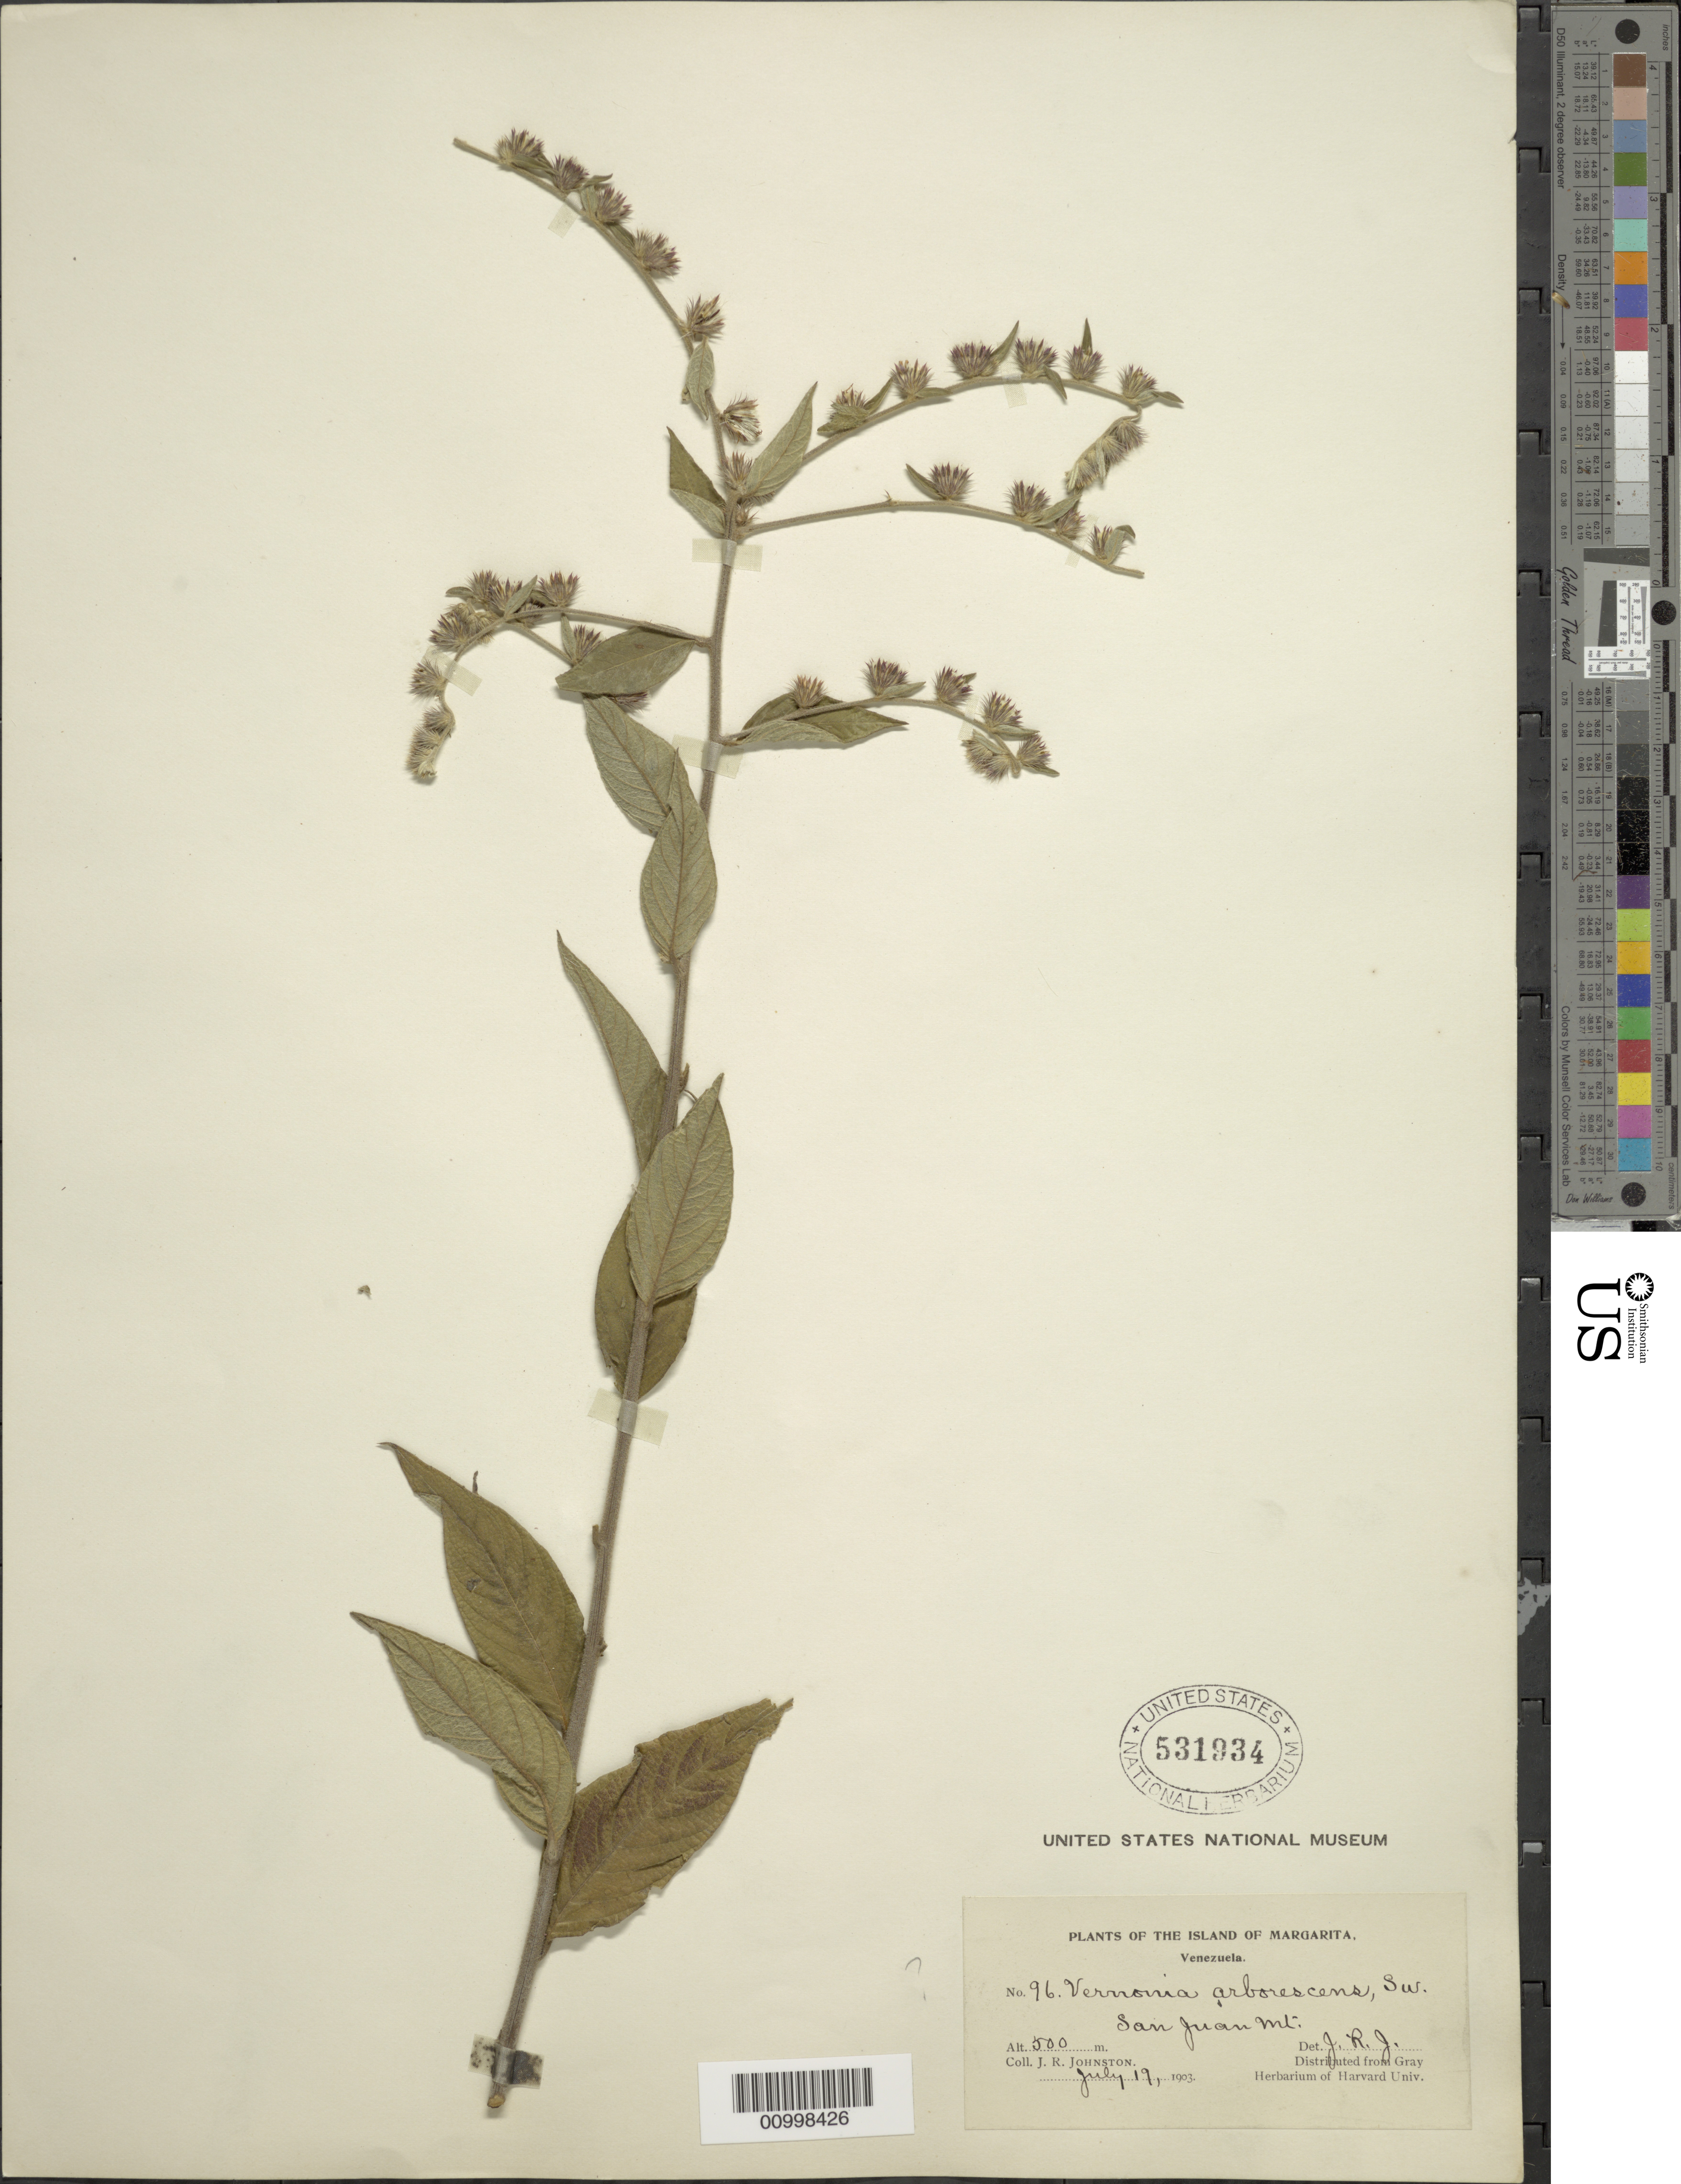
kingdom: Plantae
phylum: Tracheophyta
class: Magnoliopsida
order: Asterales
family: Asteraceae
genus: Vernonia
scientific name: Vernonia arborescens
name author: (L.) Sw.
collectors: J. Johnston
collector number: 96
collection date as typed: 19 Jul 1903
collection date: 1903-07-19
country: Venezuela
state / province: Nueva Esparta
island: Margarita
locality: San Juan Mountain.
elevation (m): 500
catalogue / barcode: US 531934